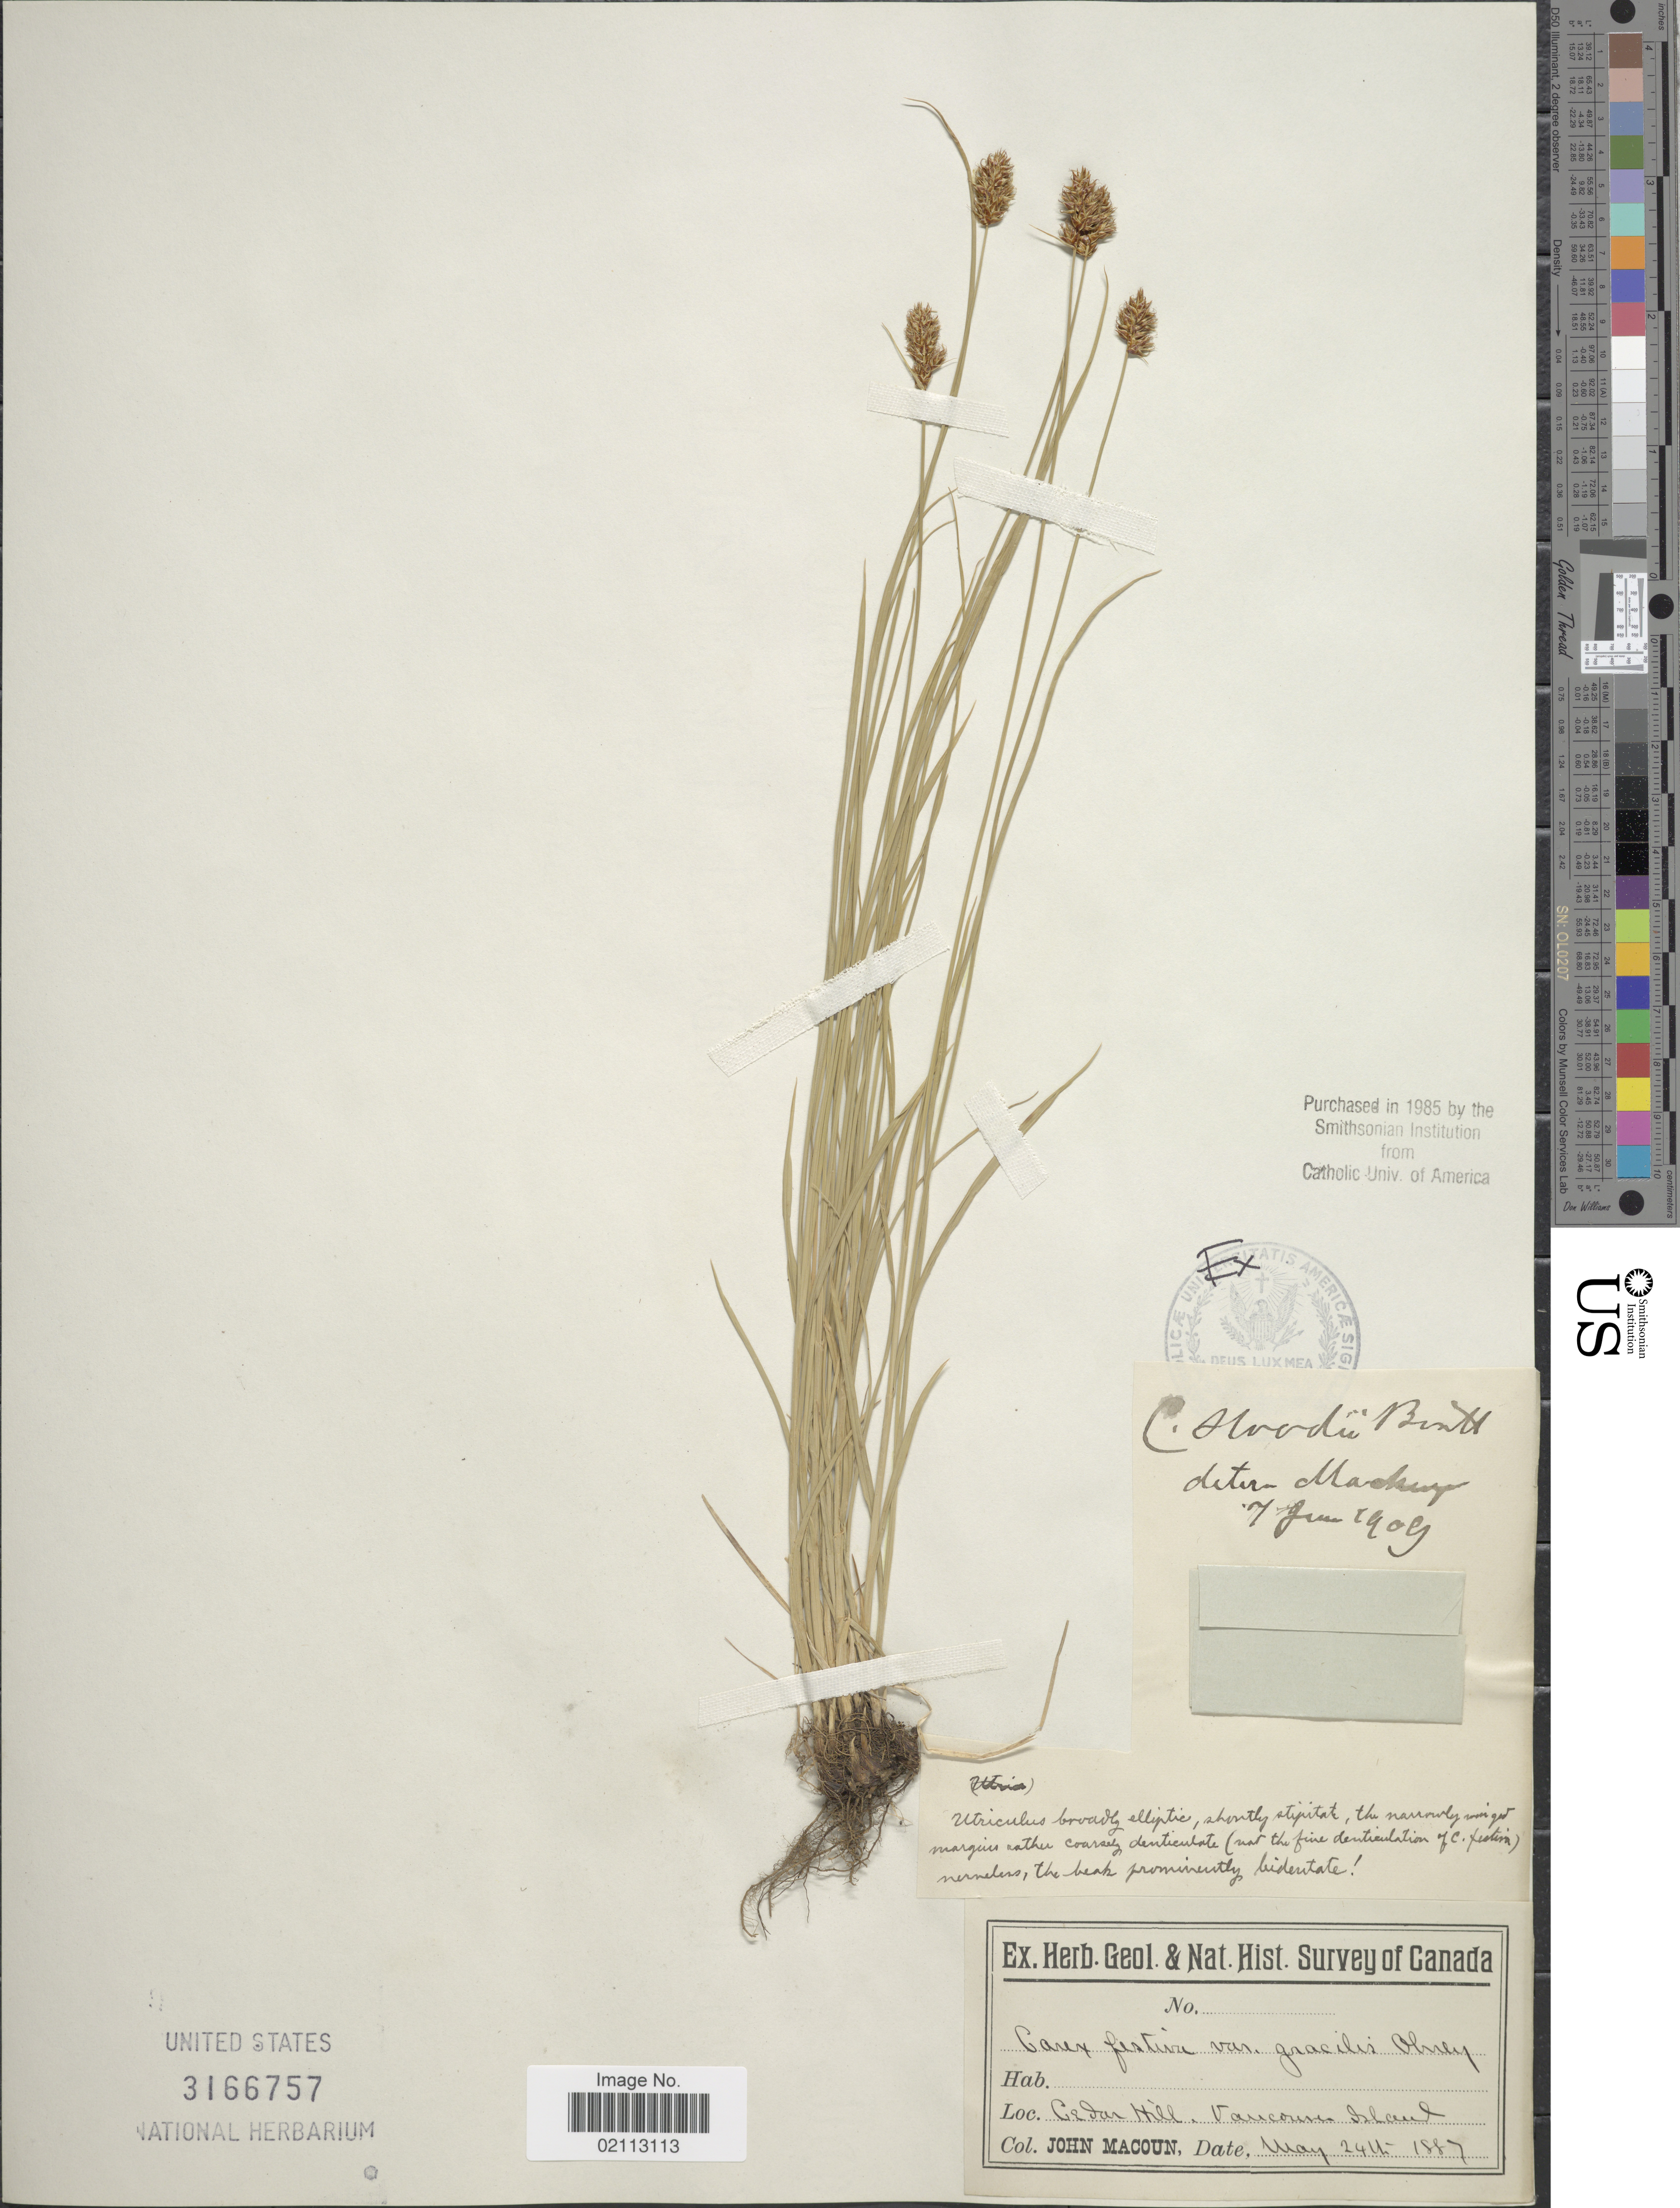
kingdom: Plantae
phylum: Tracheophyta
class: Liliopsida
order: Poales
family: Cyperaceae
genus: Carex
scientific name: Carex hoodii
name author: Boott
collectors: J. Macoun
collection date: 1887-05-24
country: Canada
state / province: British Columbia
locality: Cedar hill. Vancouver Island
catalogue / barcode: US 3166757